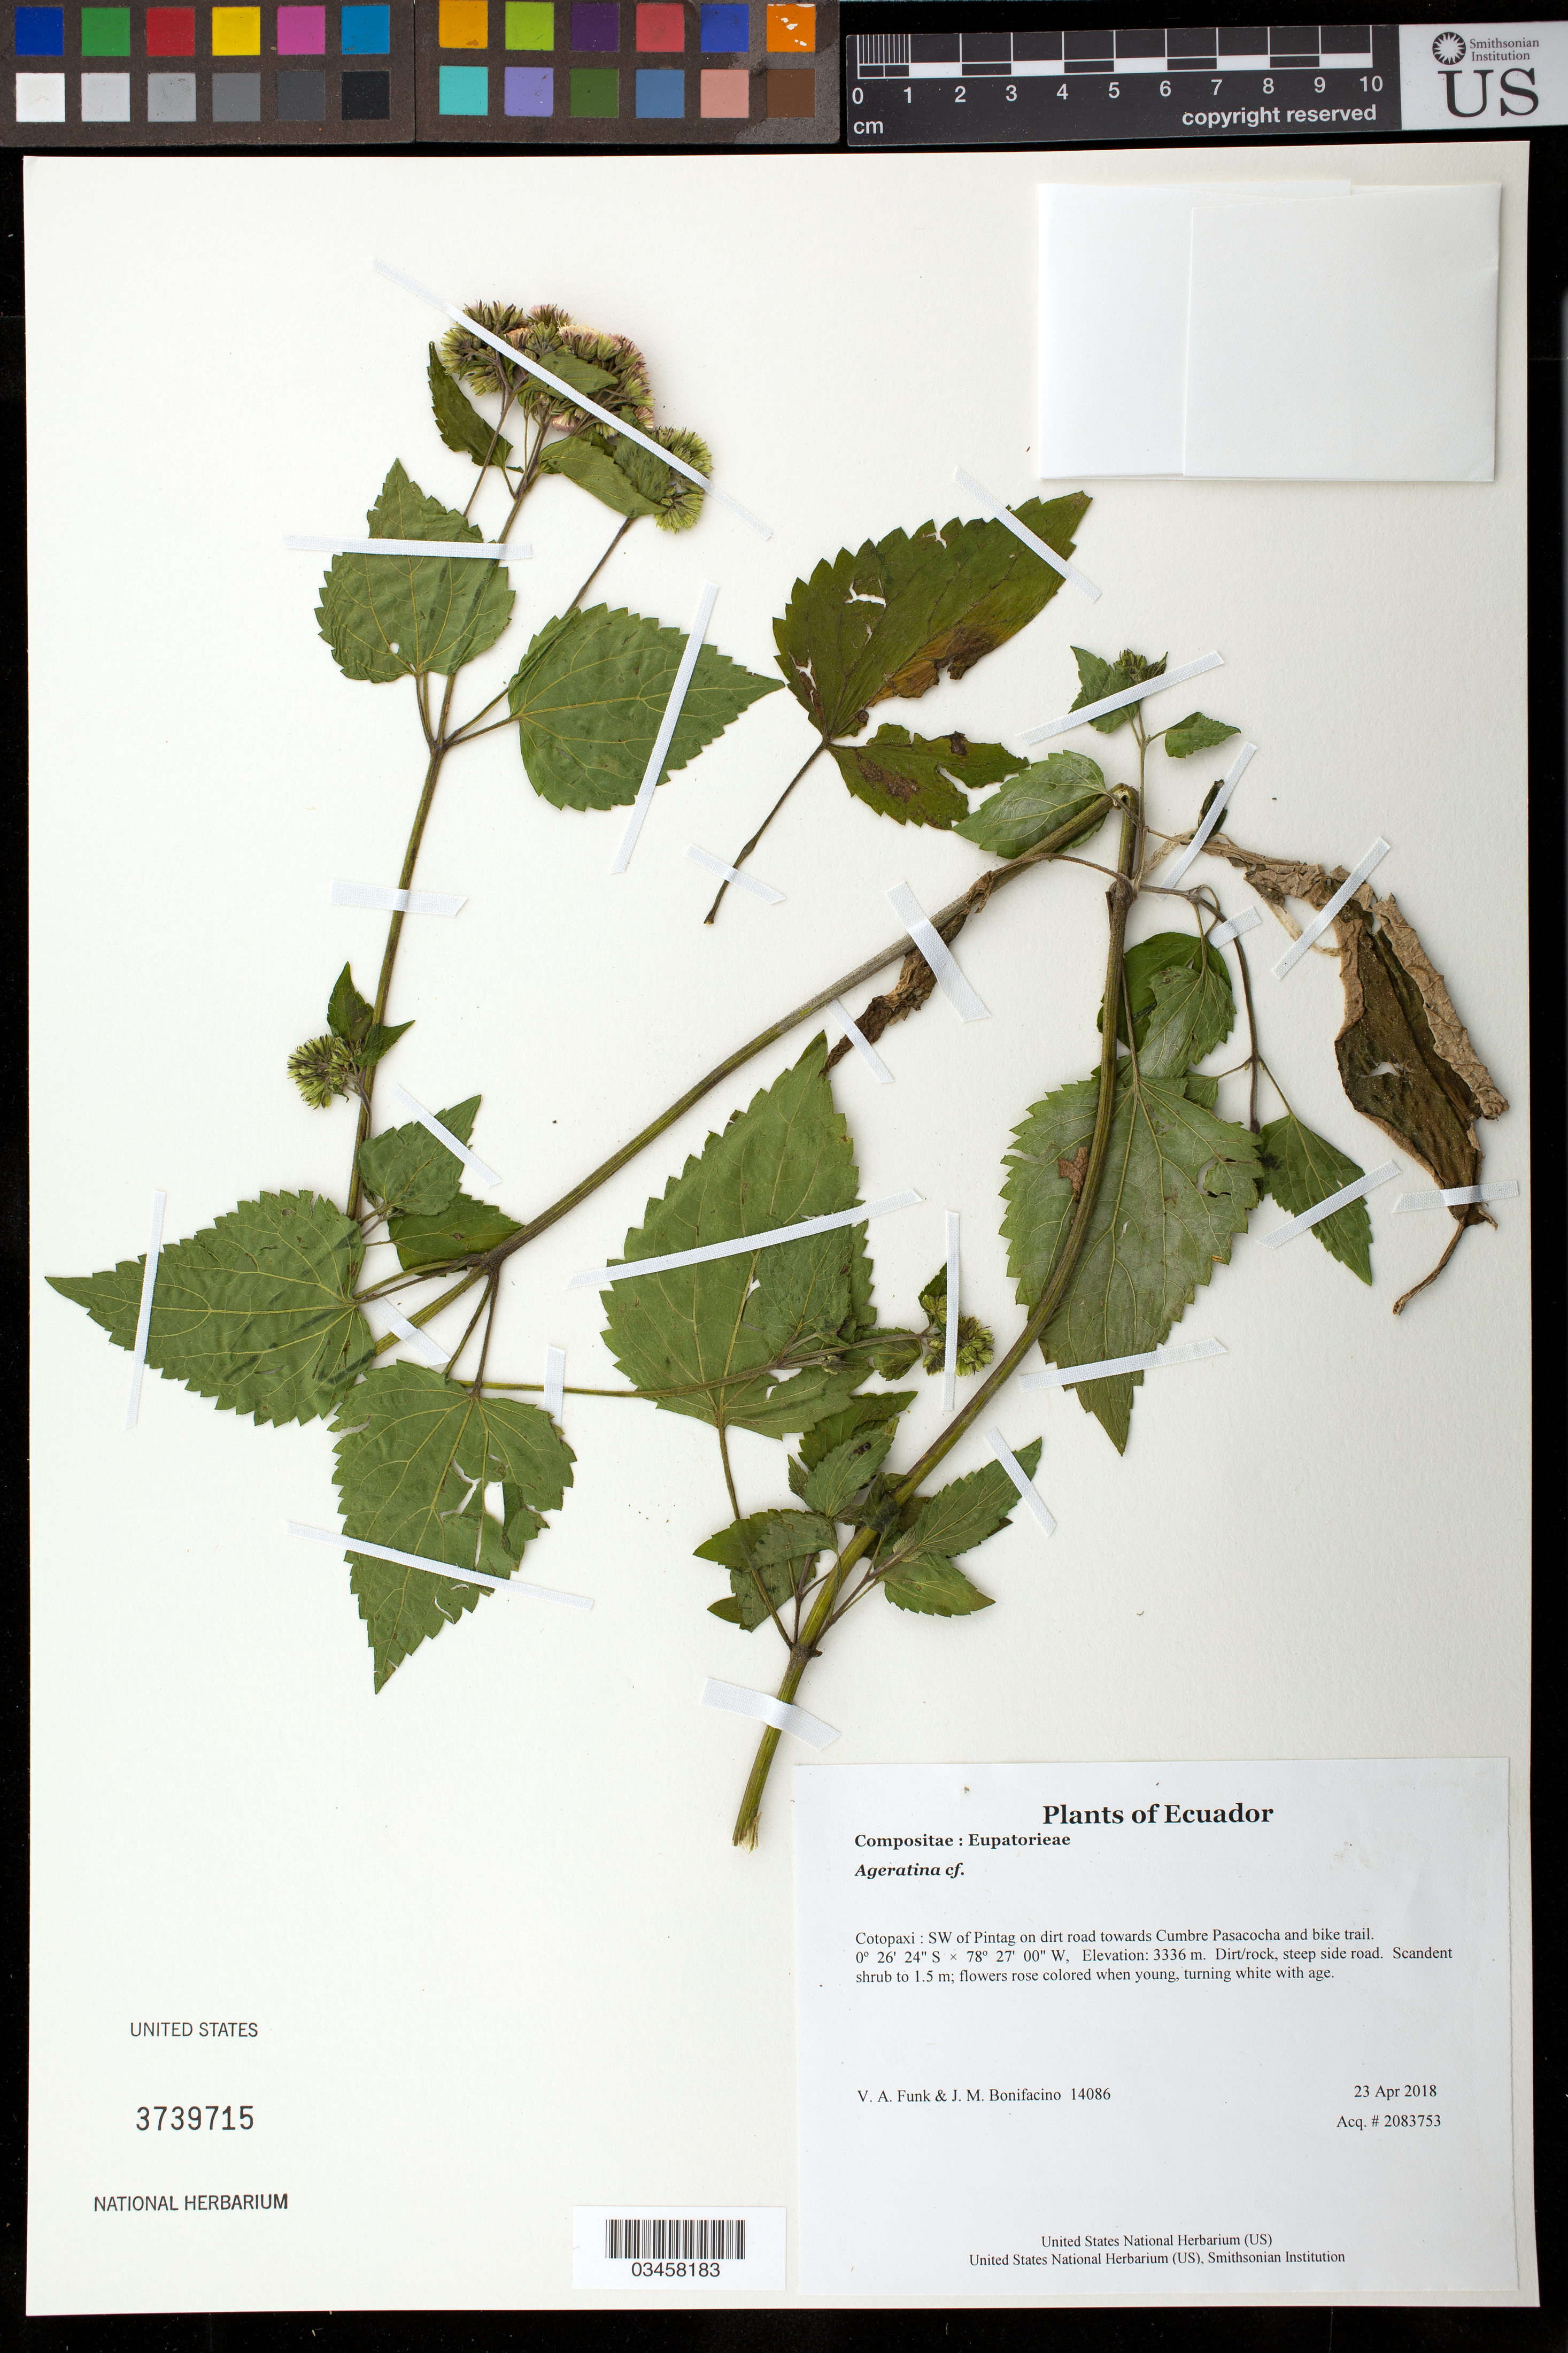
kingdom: Plantae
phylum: Tracheophyta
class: Magnoliopsida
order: Asterales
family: Asteraceae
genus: Ageratina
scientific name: Ageratina sp.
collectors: V. Funk & M. Bonifacino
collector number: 14086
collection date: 2018-04-23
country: Ecuador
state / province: Cotopaxi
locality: SW of Pintag on dirt road towards Cumbre Pasacocha and bike trail.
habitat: Dirt/rock, steep side road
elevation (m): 3336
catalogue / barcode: US 3739715